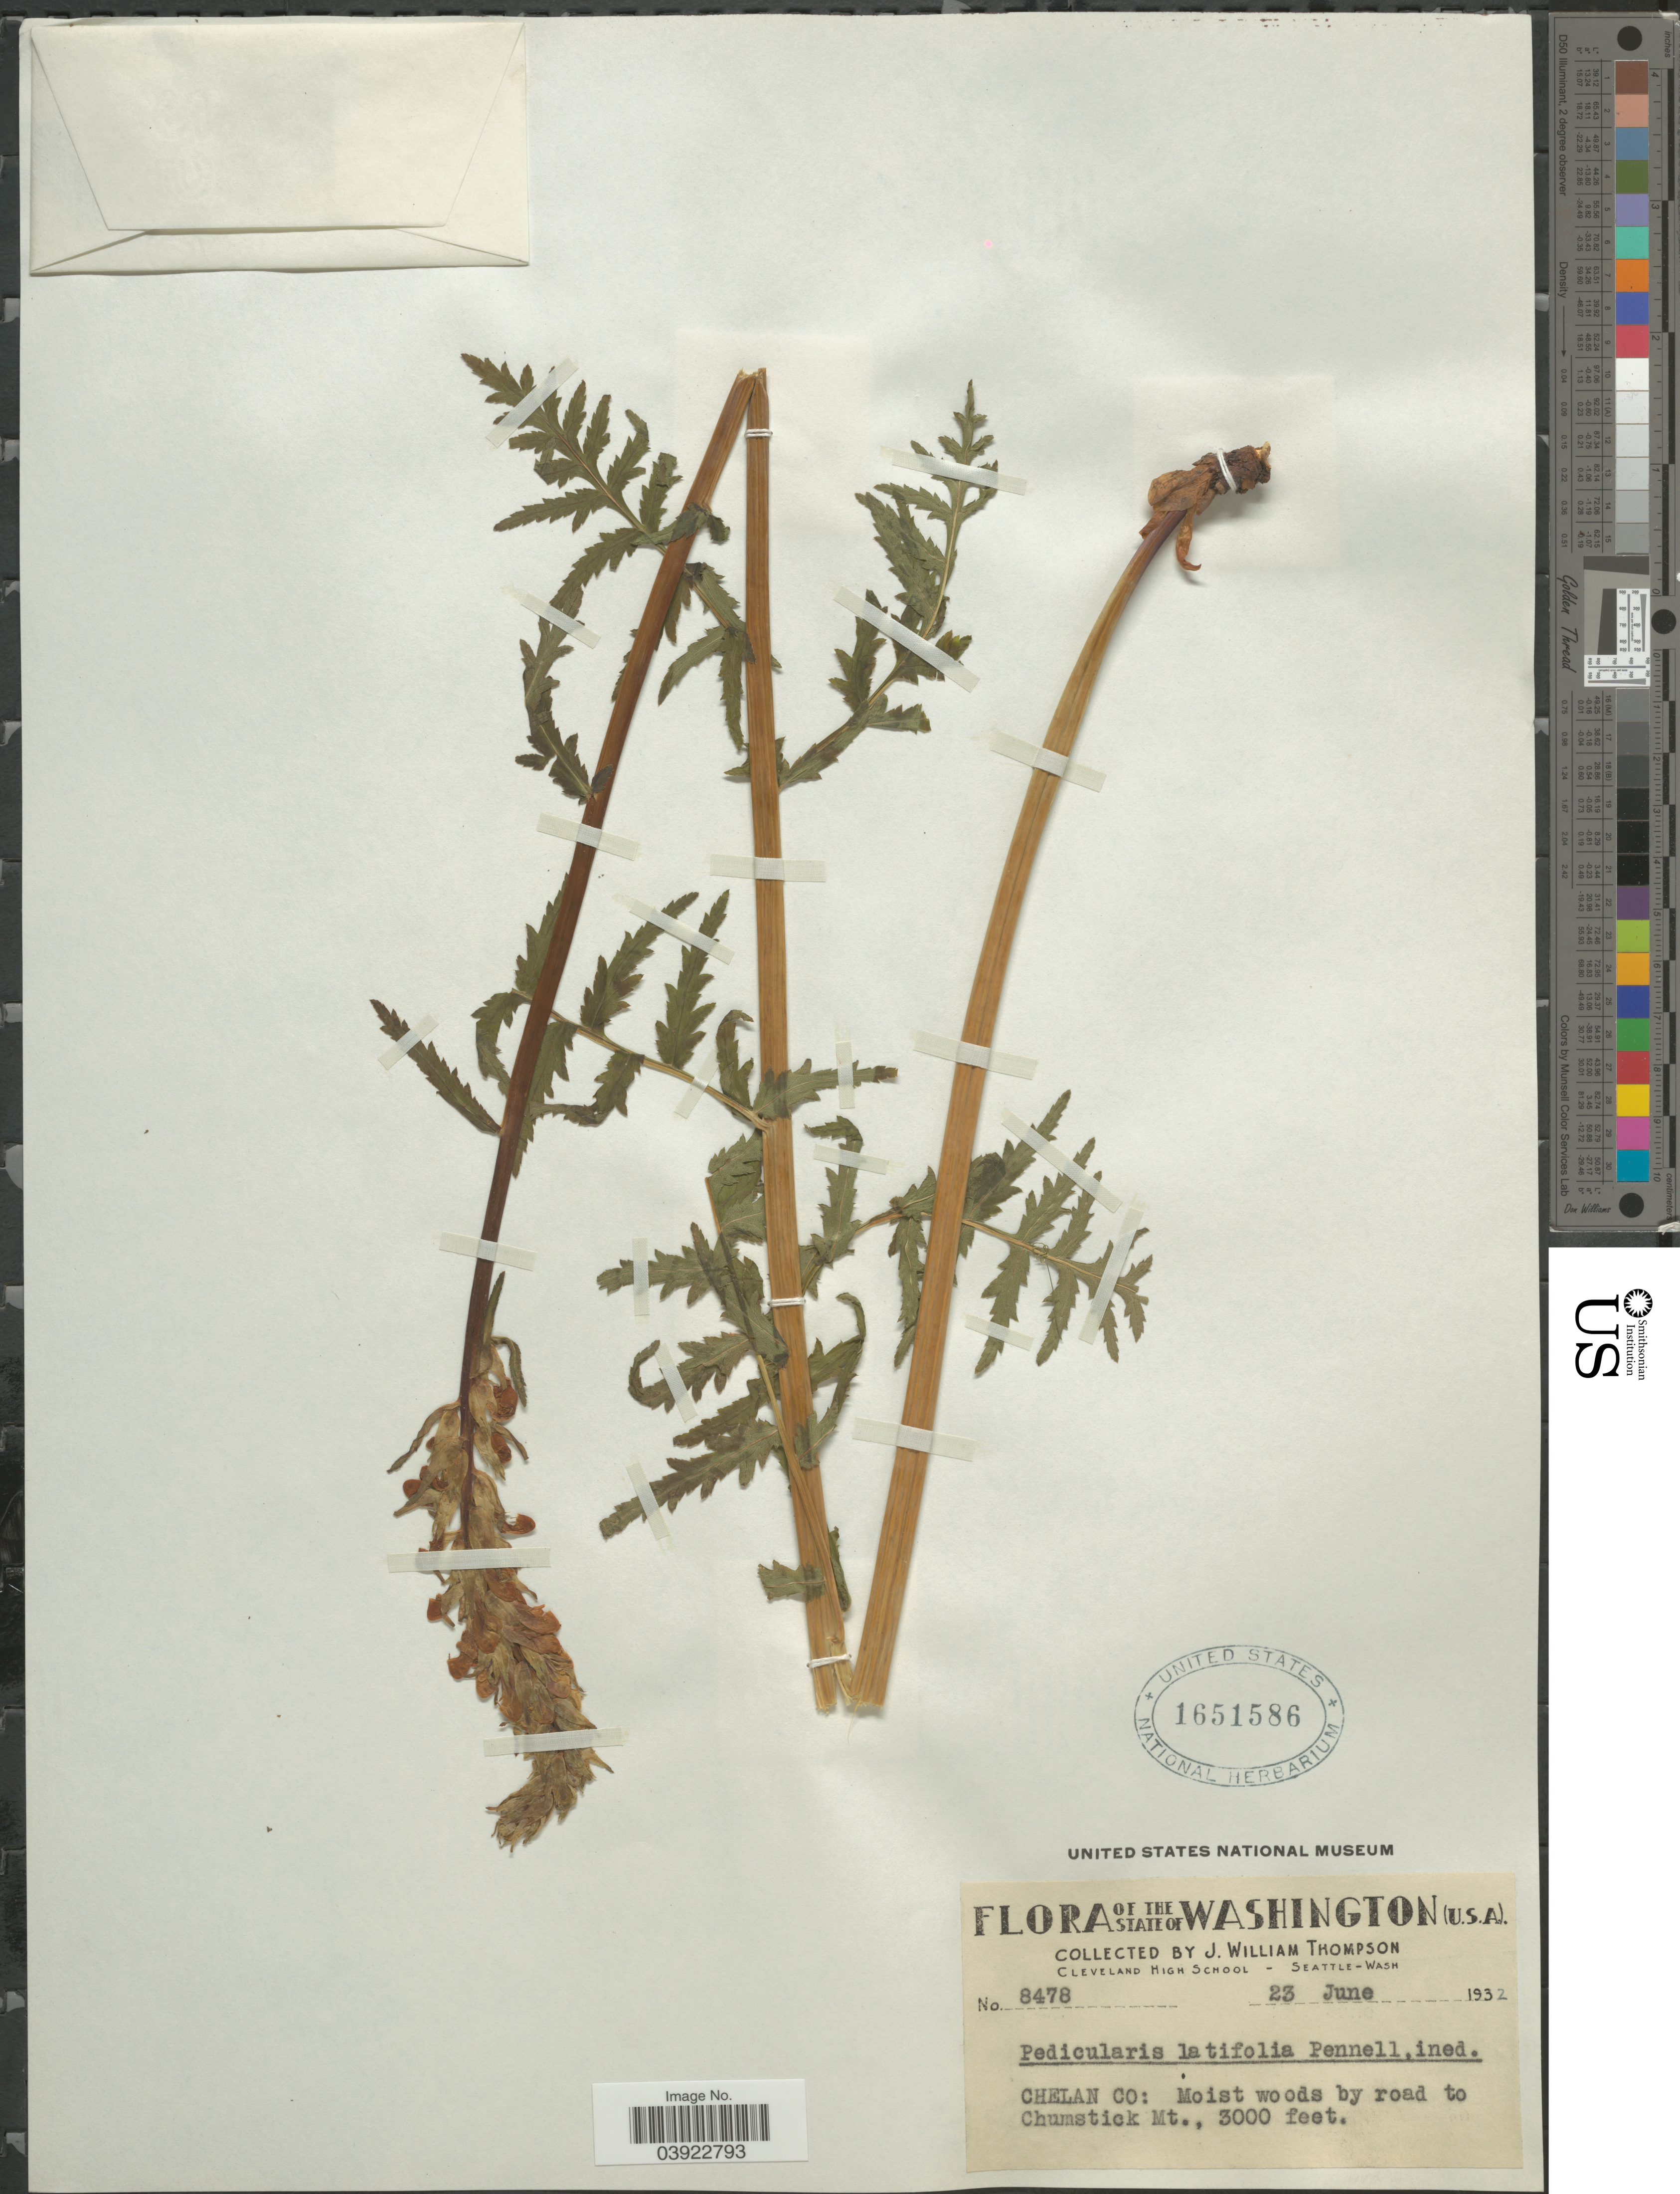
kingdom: Plantae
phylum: Tracheophyta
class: Magnoliopsida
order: Lamiales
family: Orobanchaceae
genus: Pedicularis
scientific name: Pedicularis latifolia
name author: Pennell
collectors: J. W. Thompson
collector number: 8478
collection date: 1932-06-23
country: United States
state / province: Washington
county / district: Chelan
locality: Chelan Co: Moist woods by road to Chumstick Mt.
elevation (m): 914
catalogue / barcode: US 1651586